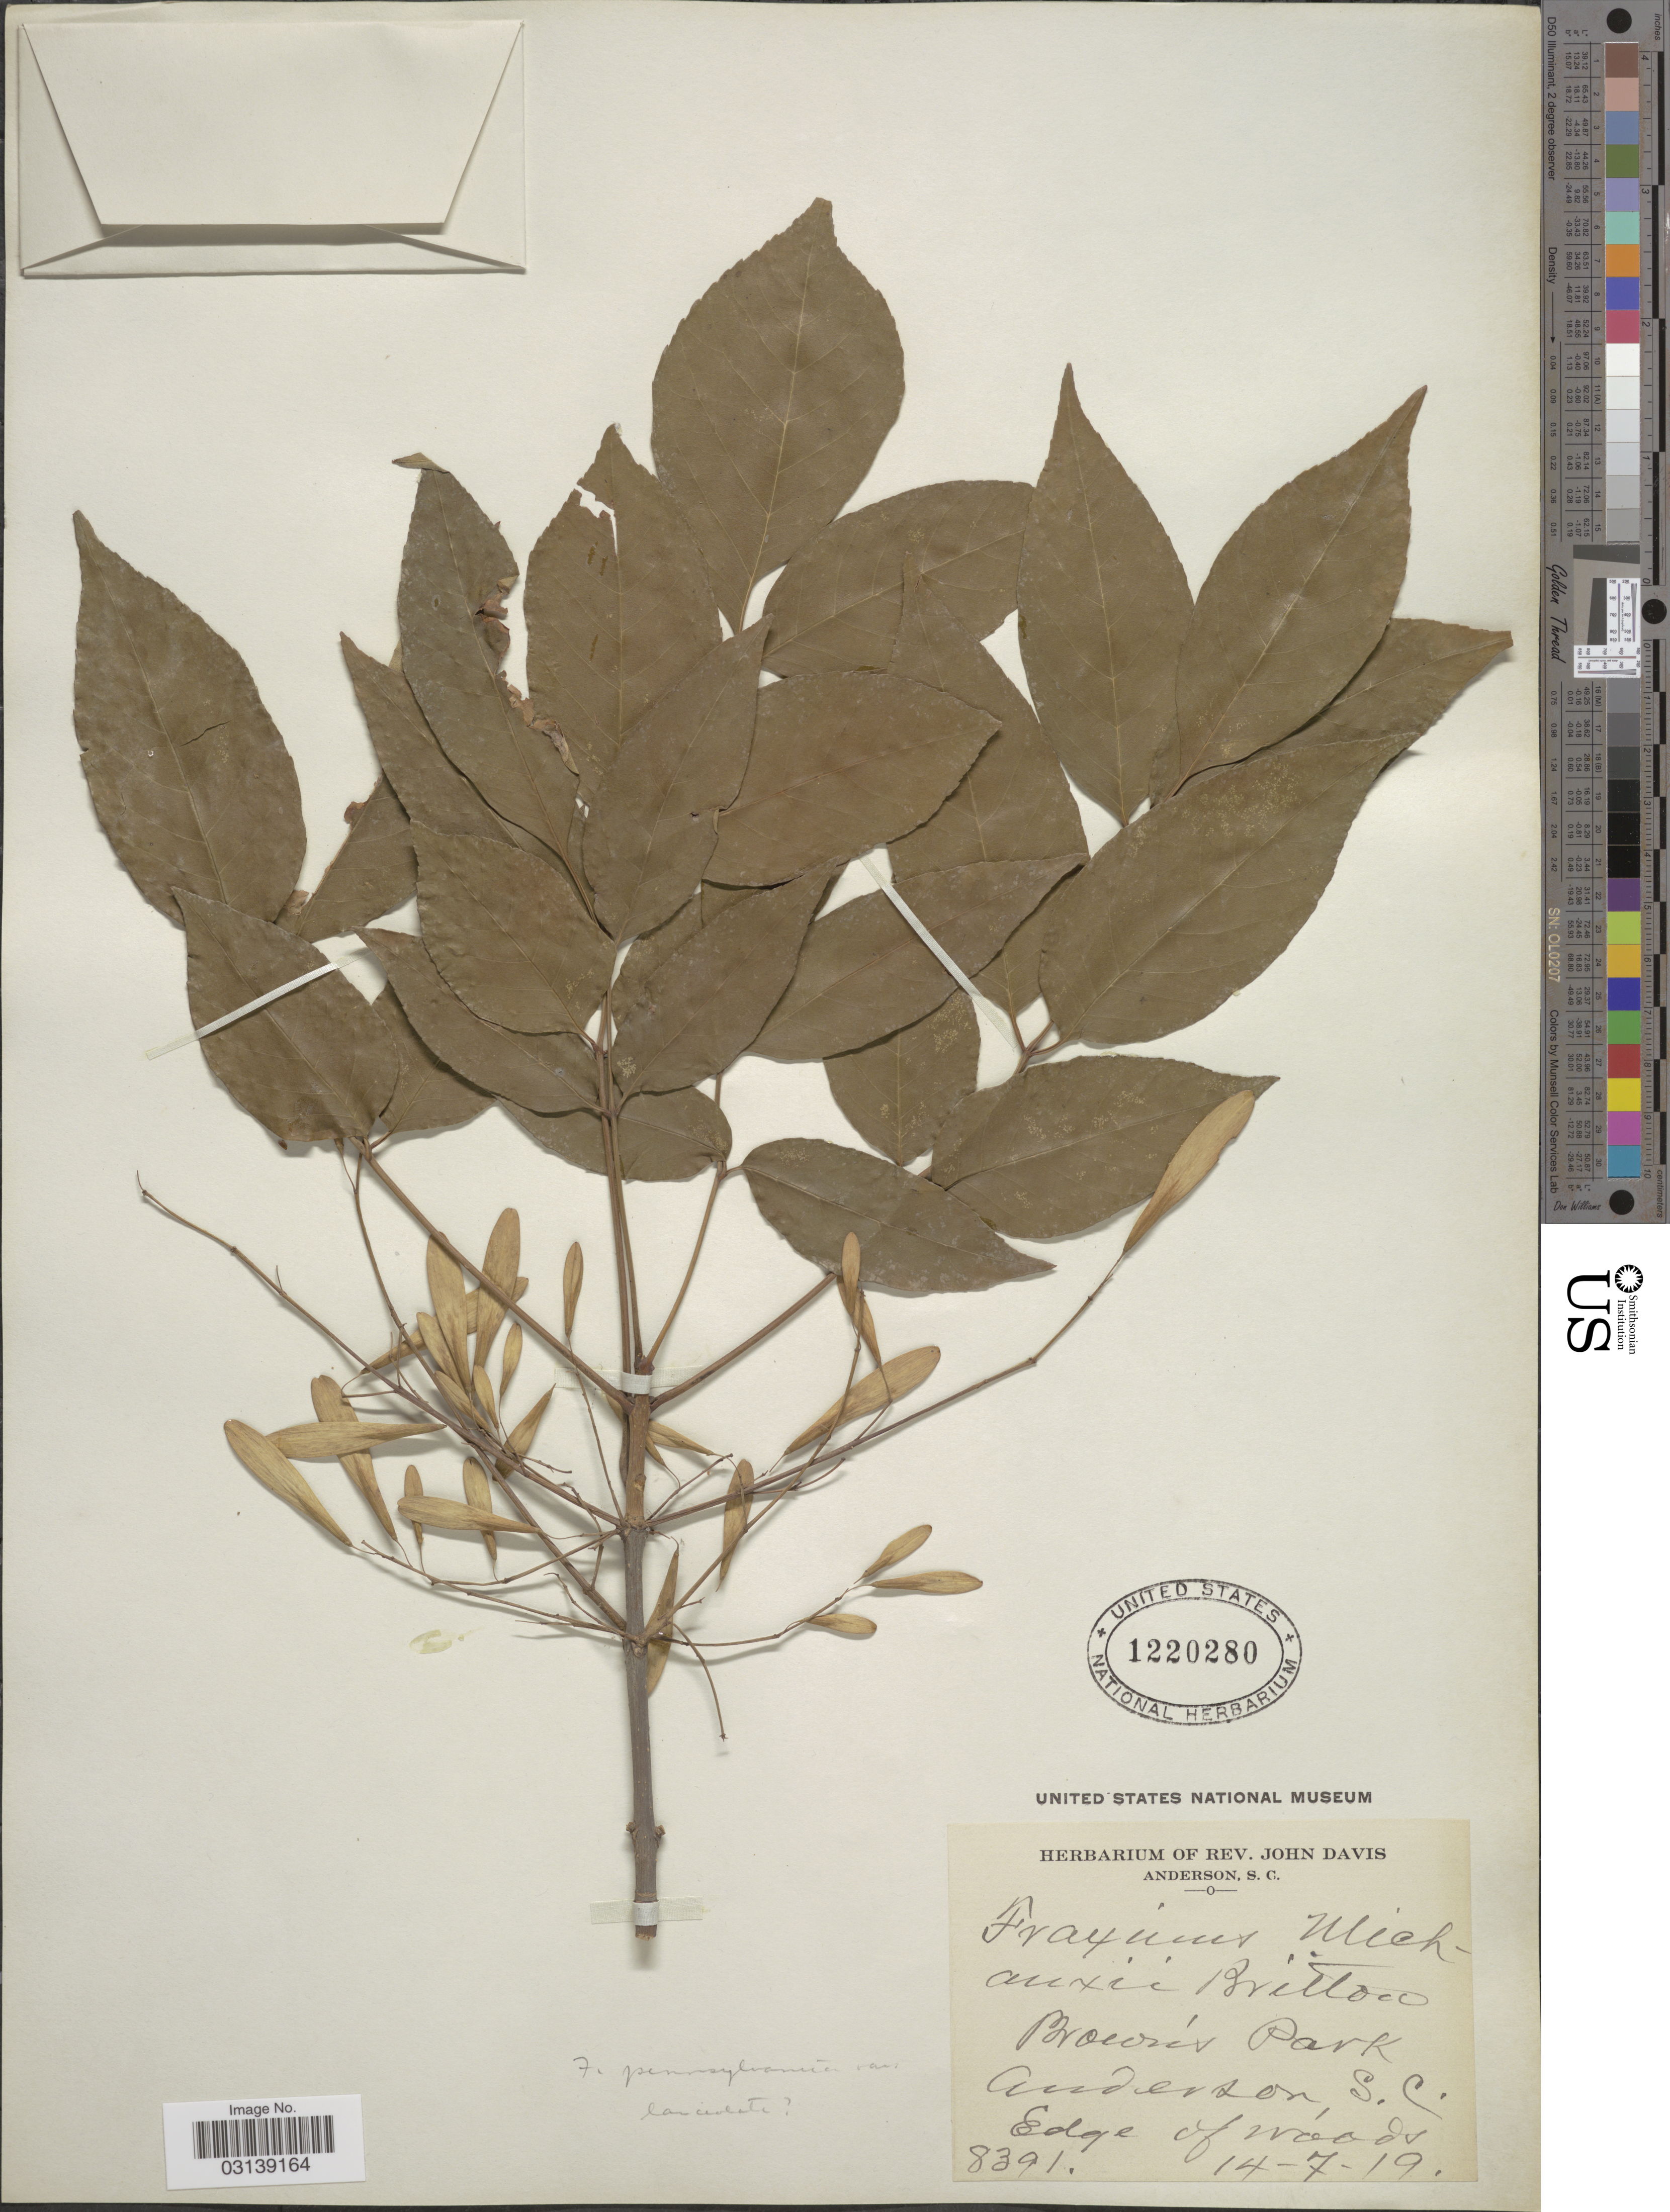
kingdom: Plantae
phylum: Tracheophyta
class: Magnoliopsida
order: Lamiales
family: Oleaceae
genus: Fraxinus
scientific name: Fraxinus pennsylvanica var. lanceolata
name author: Sarg.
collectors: ex herb. Rev. John Davis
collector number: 8391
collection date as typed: Transcribed d/m/y: 14/7/19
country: United States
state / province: South Carolina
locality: Brown's Park, Anderson.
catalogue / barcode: US 1220280